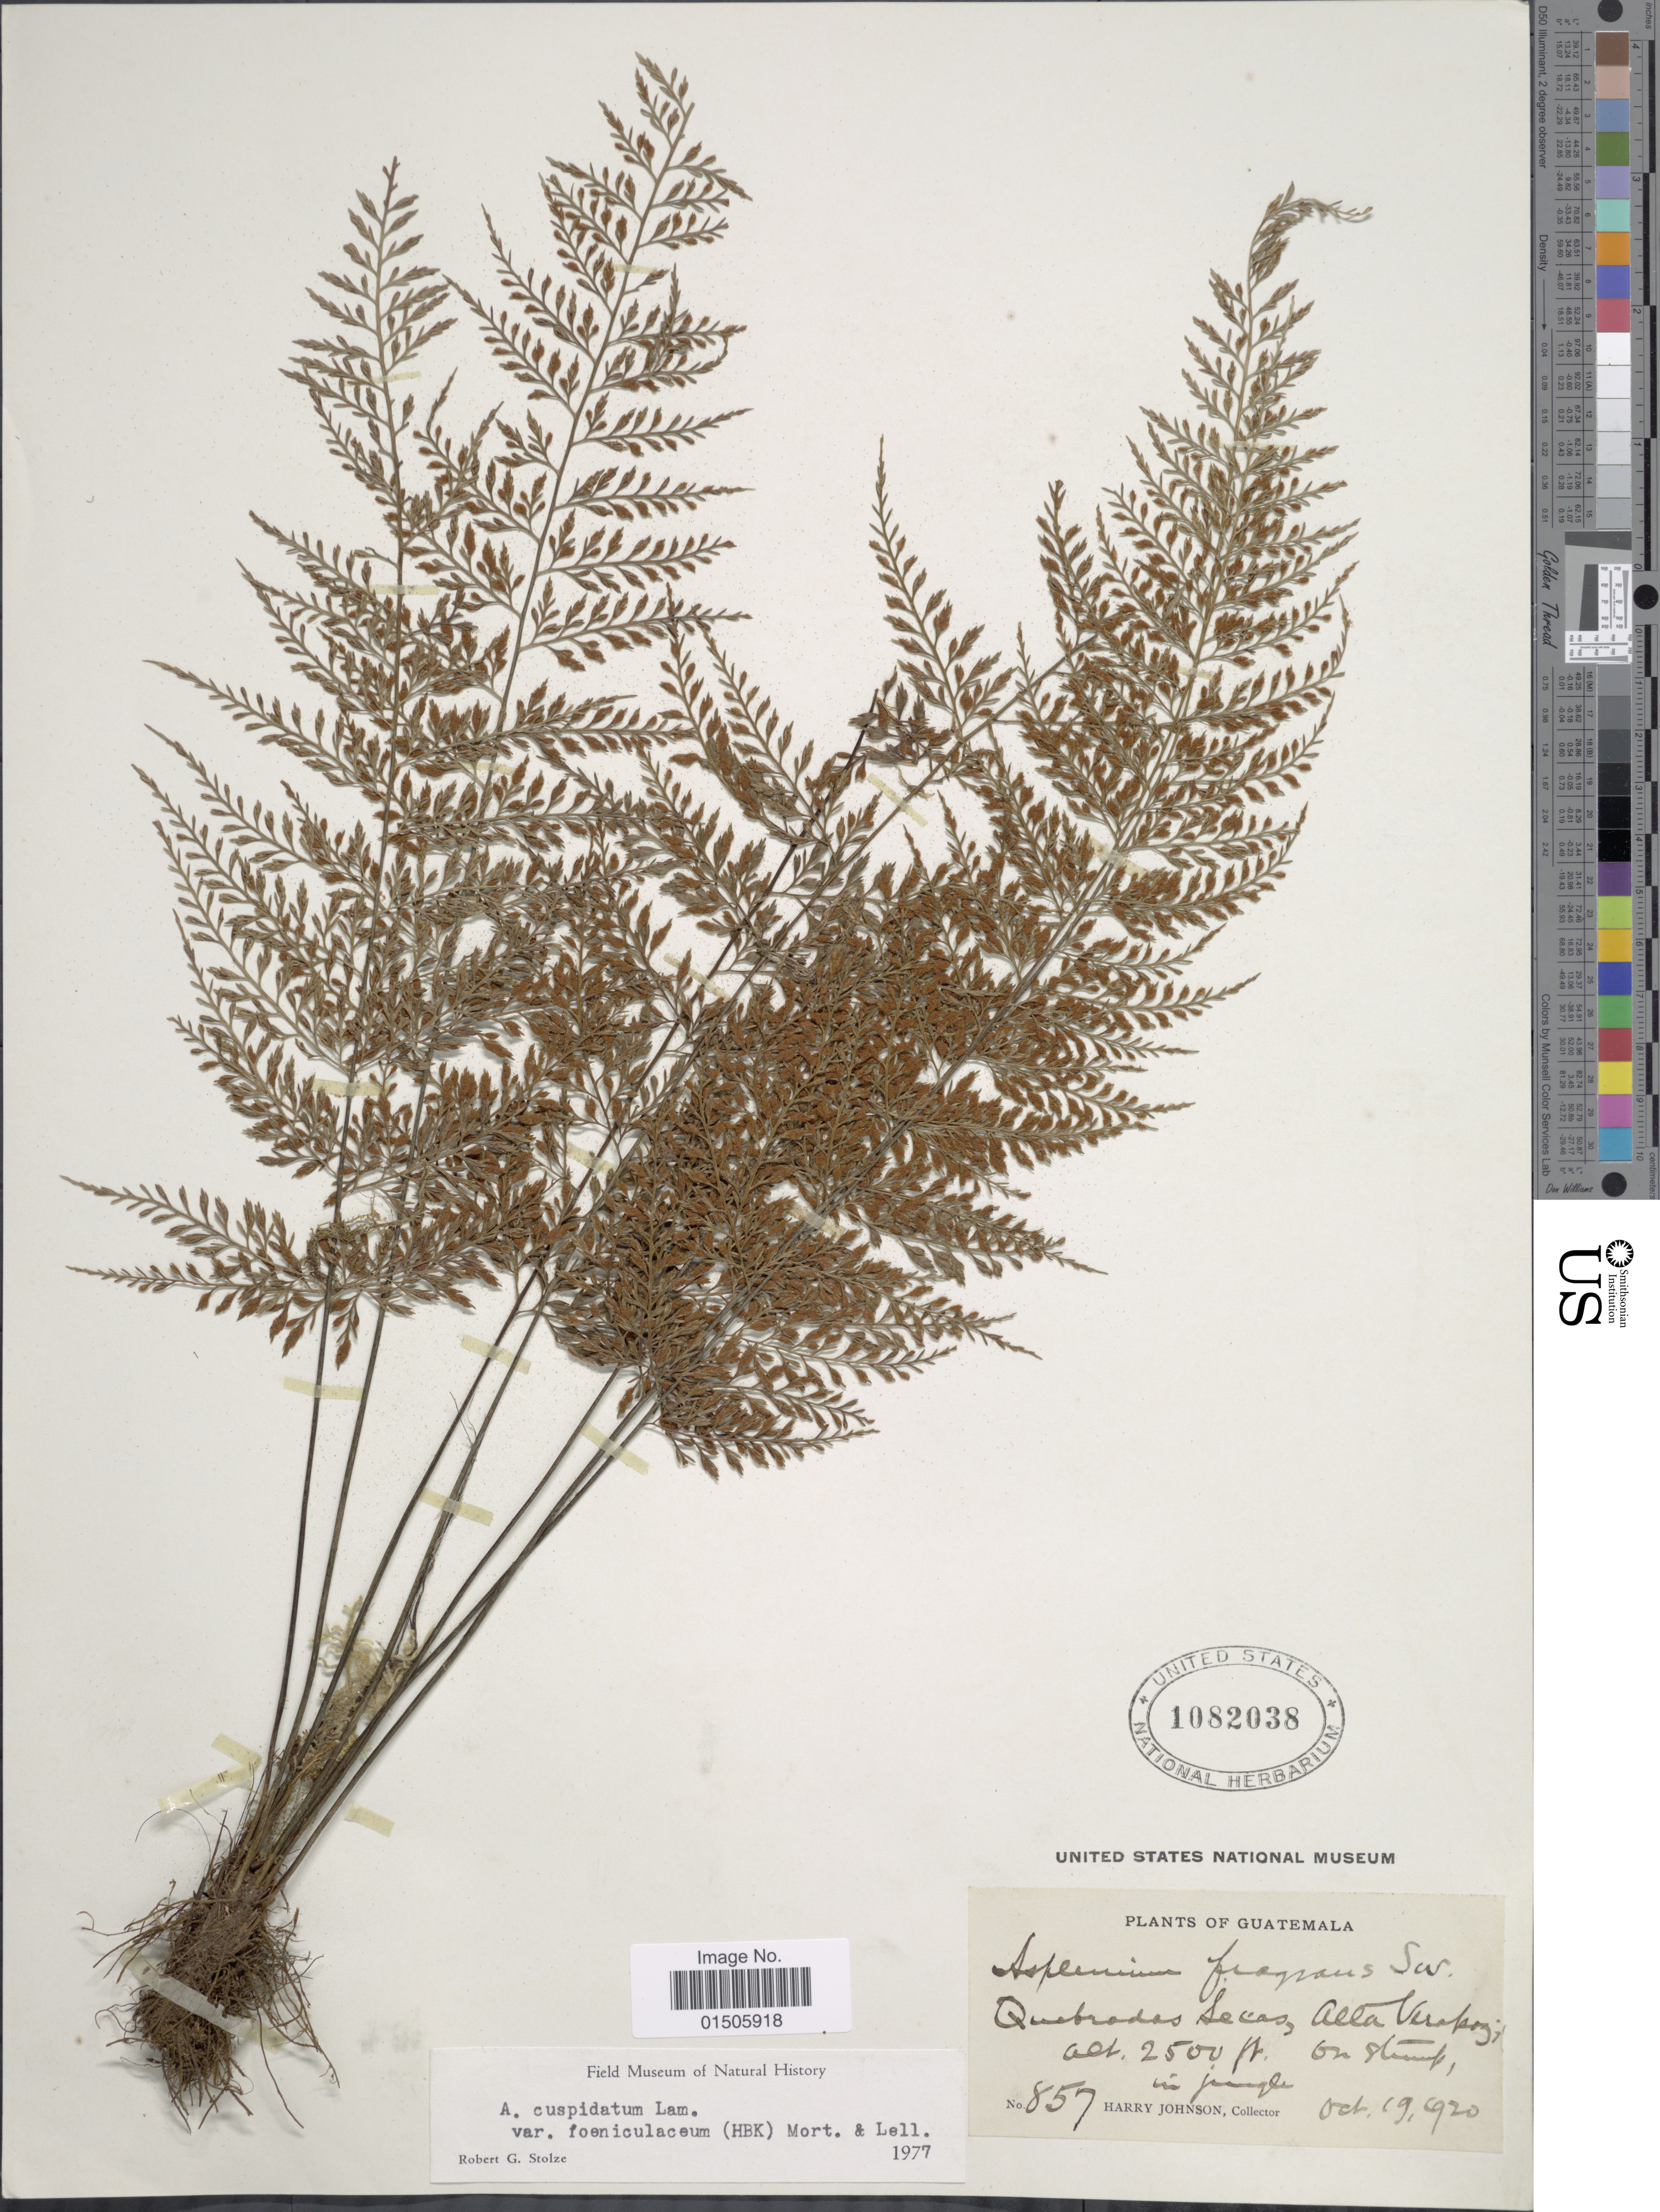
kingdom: Plantae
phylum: Tracheophyta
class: Polypodiopsida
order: Polypodiales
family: Aspleniaceae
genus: Asplenium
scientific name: Asplenium cuspidatum var. foeniculaceum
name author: (Kunth) C.V. Morton & Lellinger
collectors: H. Johnson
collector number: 857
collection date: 1920-10-19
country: Guatemala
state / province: Alta Verapaz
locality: Quebradas Secas. On stump in jungle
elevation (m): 762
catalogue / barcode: US 1082038